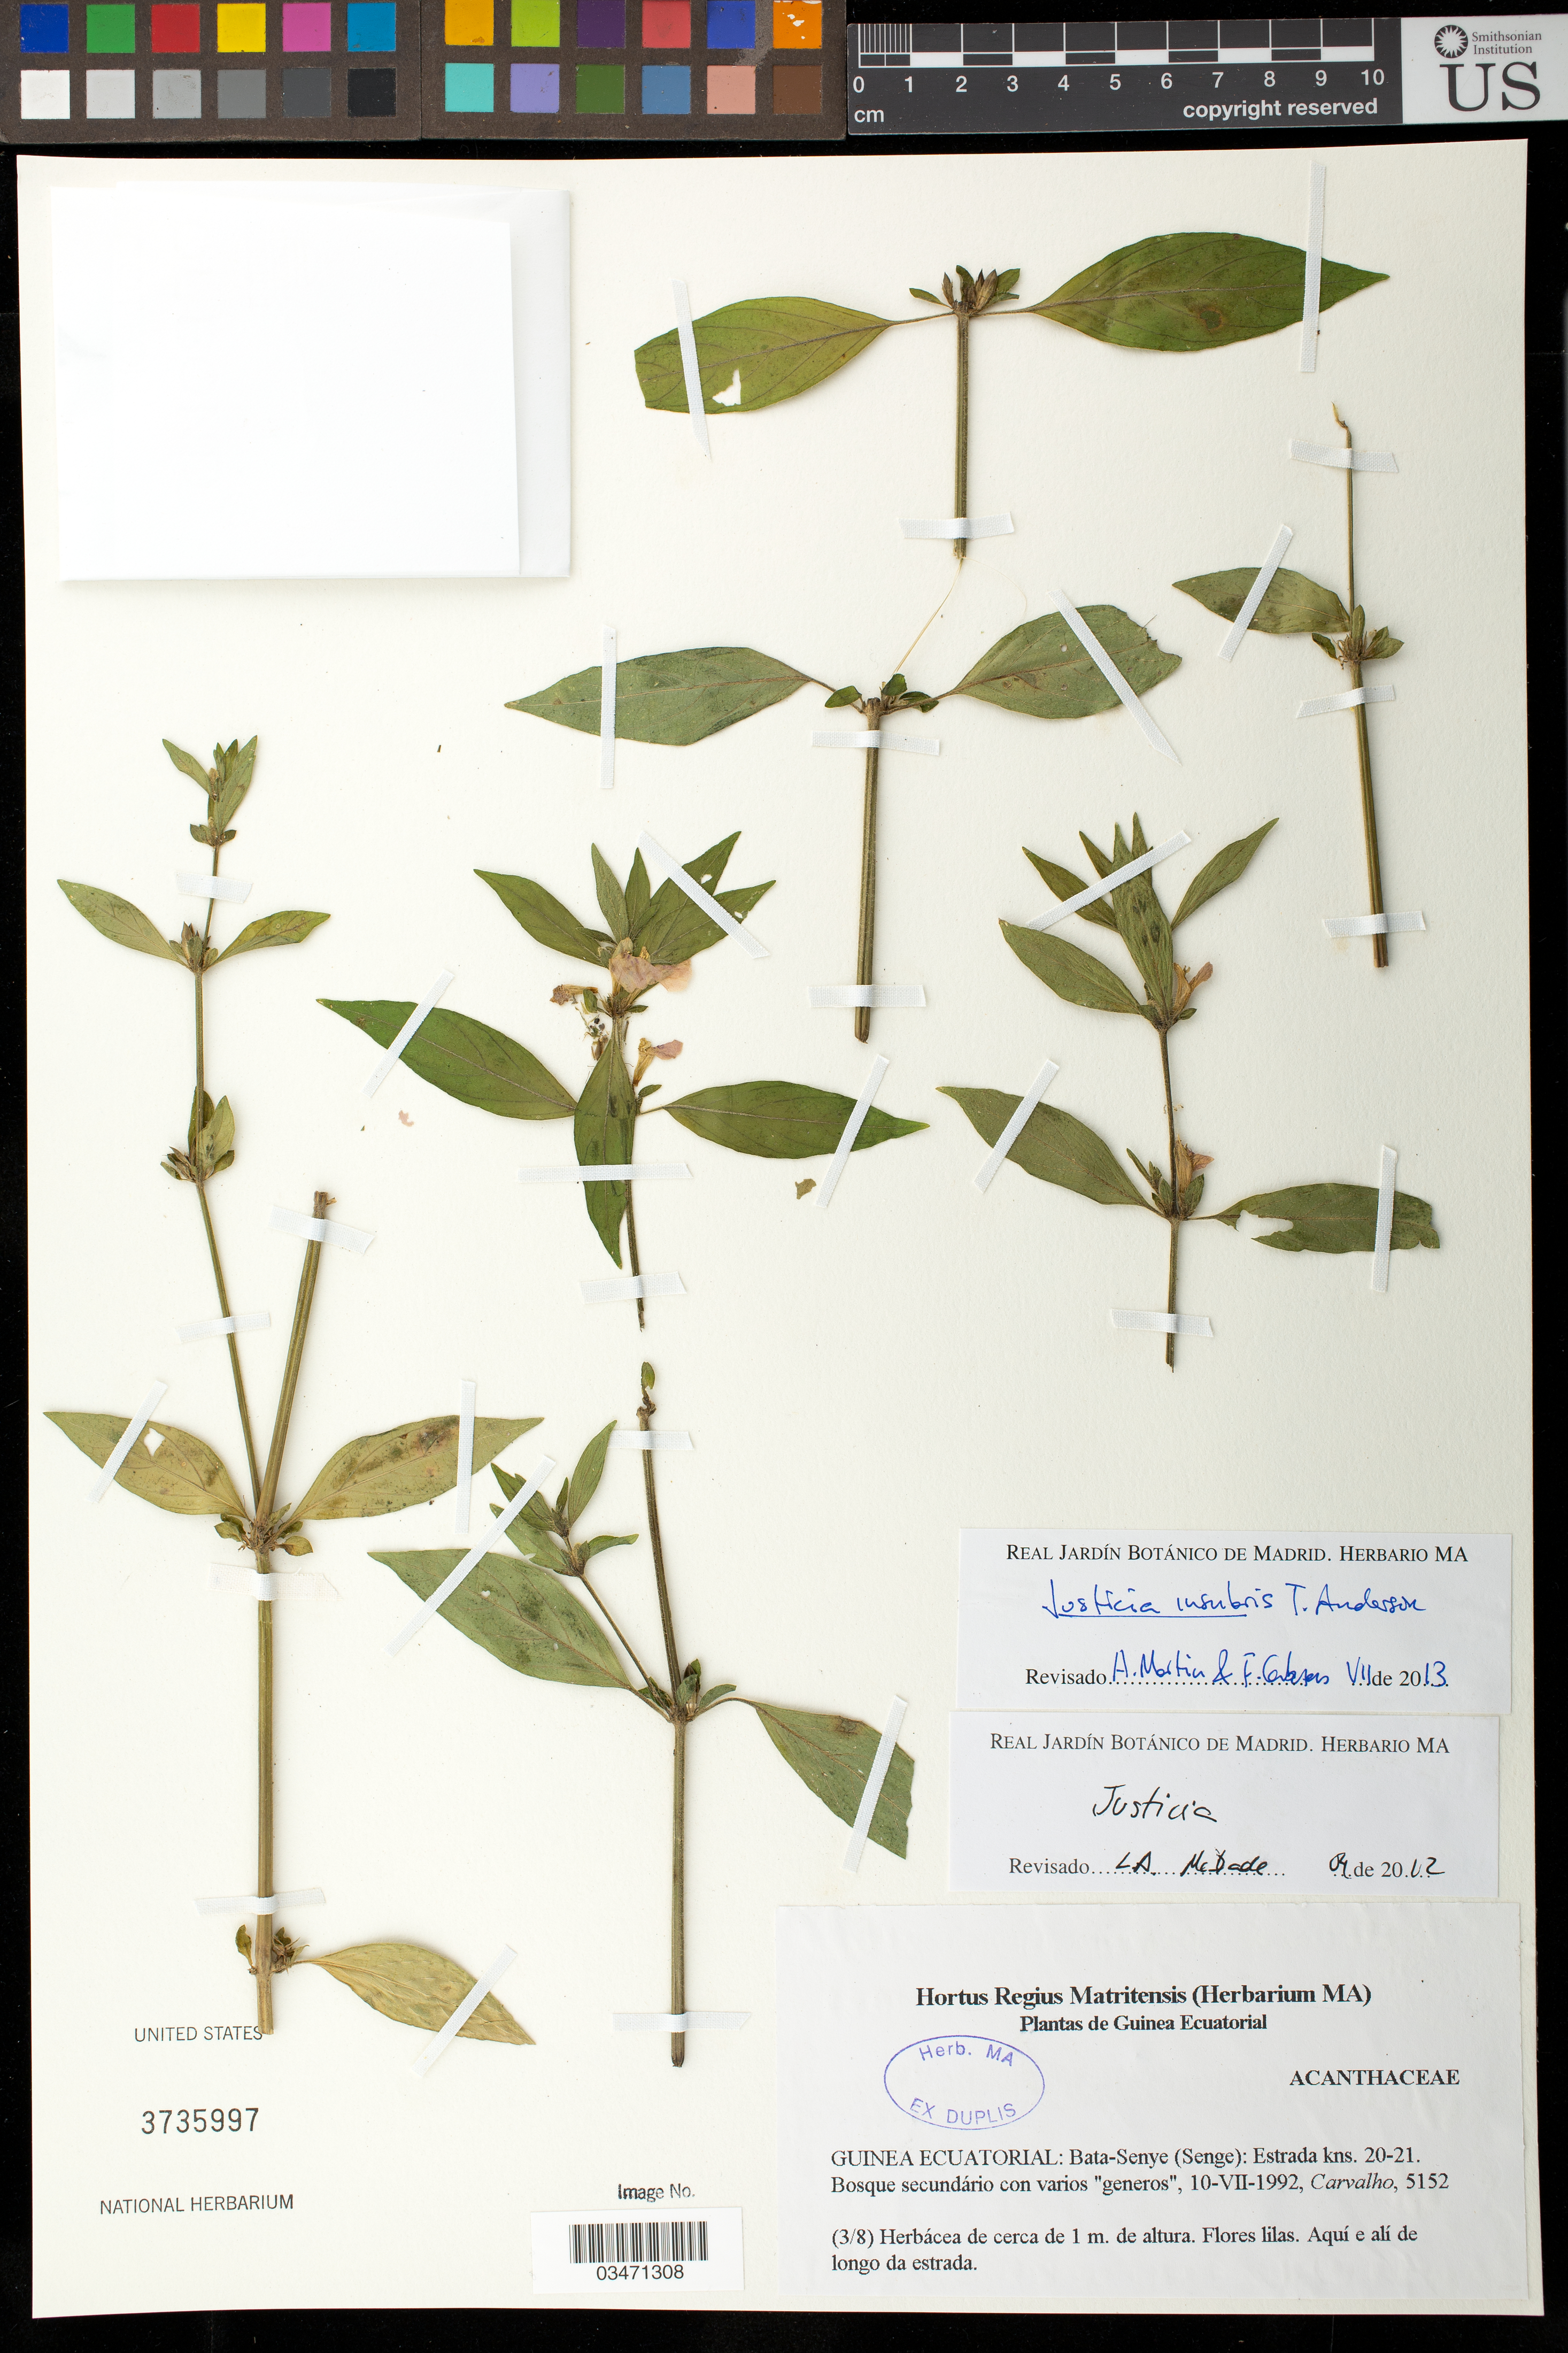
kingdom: Plantae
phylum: Tracheophyta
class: Magnoliopsida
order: Lamiales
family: Acanthaceae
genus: Justicia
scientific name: Justicia insularis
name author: T. Anderson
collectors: Carvalho, --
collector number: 5152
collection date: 1992-07-10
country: Equatorial Guinea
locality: Bata-Senye (Senge): Estrada kns. 20-21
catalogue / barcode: US 3735997